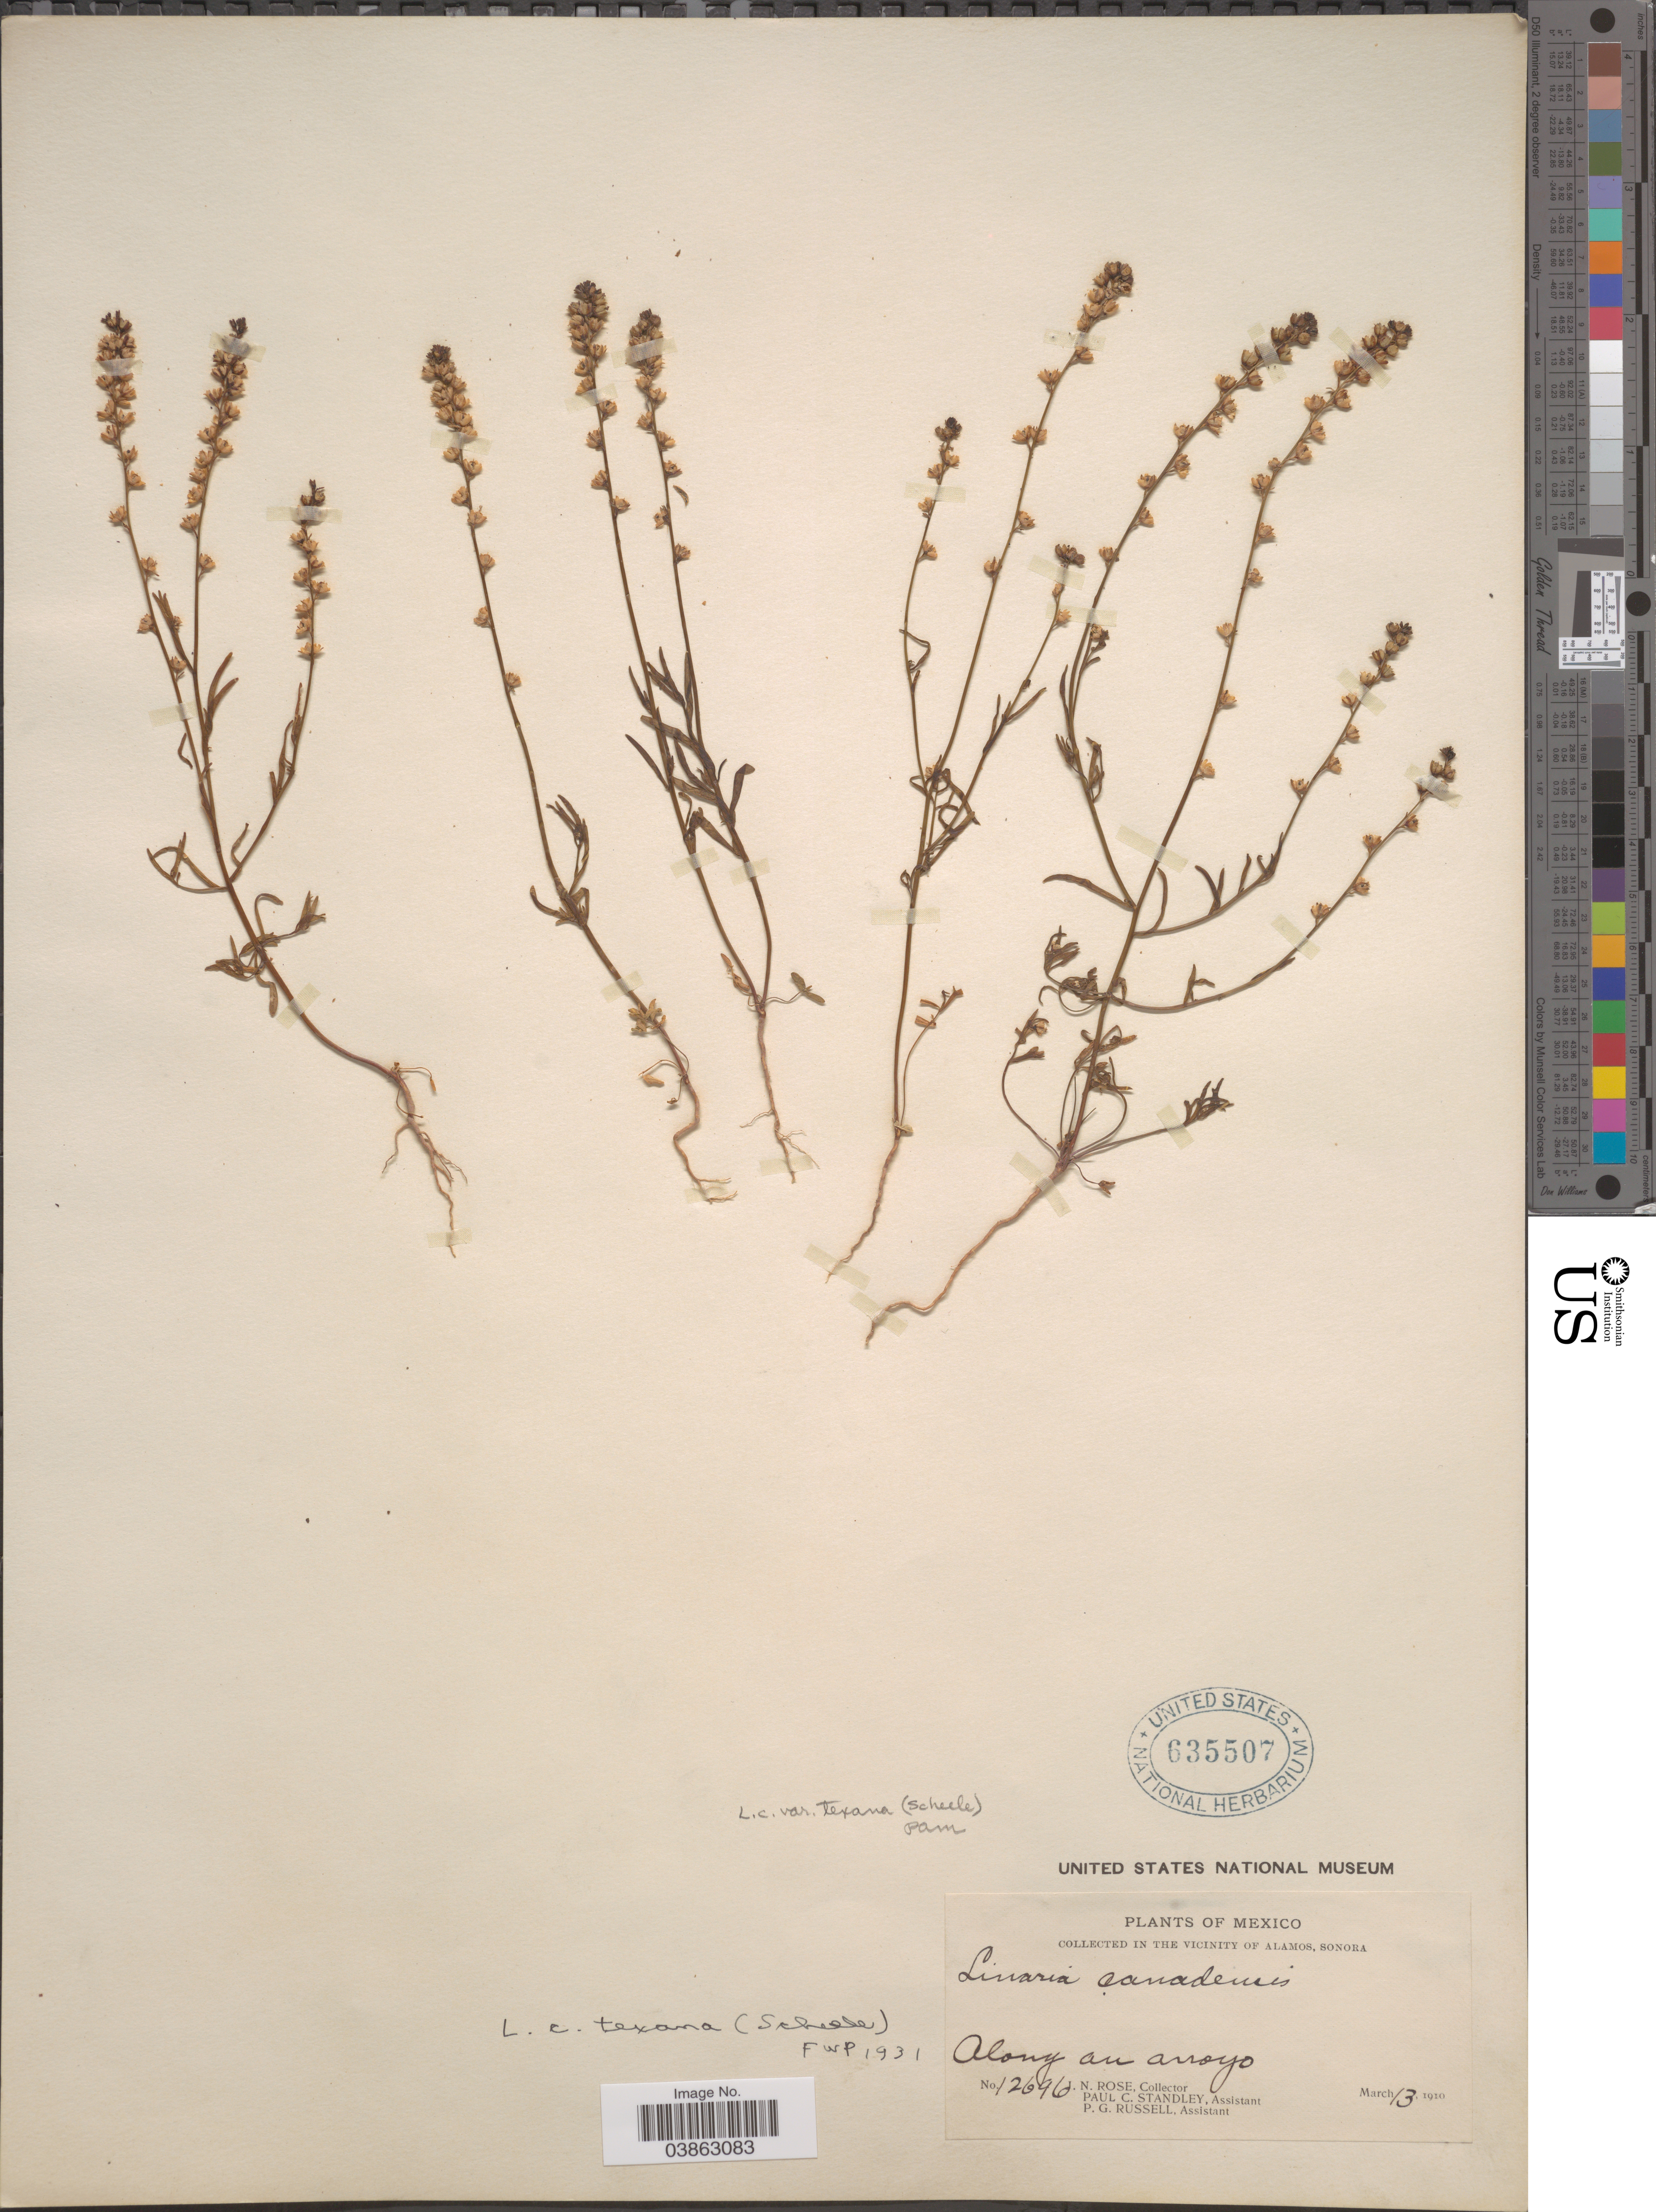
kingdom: Plantae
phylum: Tracheophyta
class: Magnoliopsida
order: Lamiales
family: Plantaginaceae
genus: Linaria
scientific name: Linaria texana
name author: Scheele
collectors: J. N. Rose, P. C. Standley & P. G. Russell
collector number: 12696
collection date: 1910-03-13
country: Mexico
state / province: Sonora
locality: In the vicinity of Alamos. Along an arroyo.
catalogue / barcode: US 635507